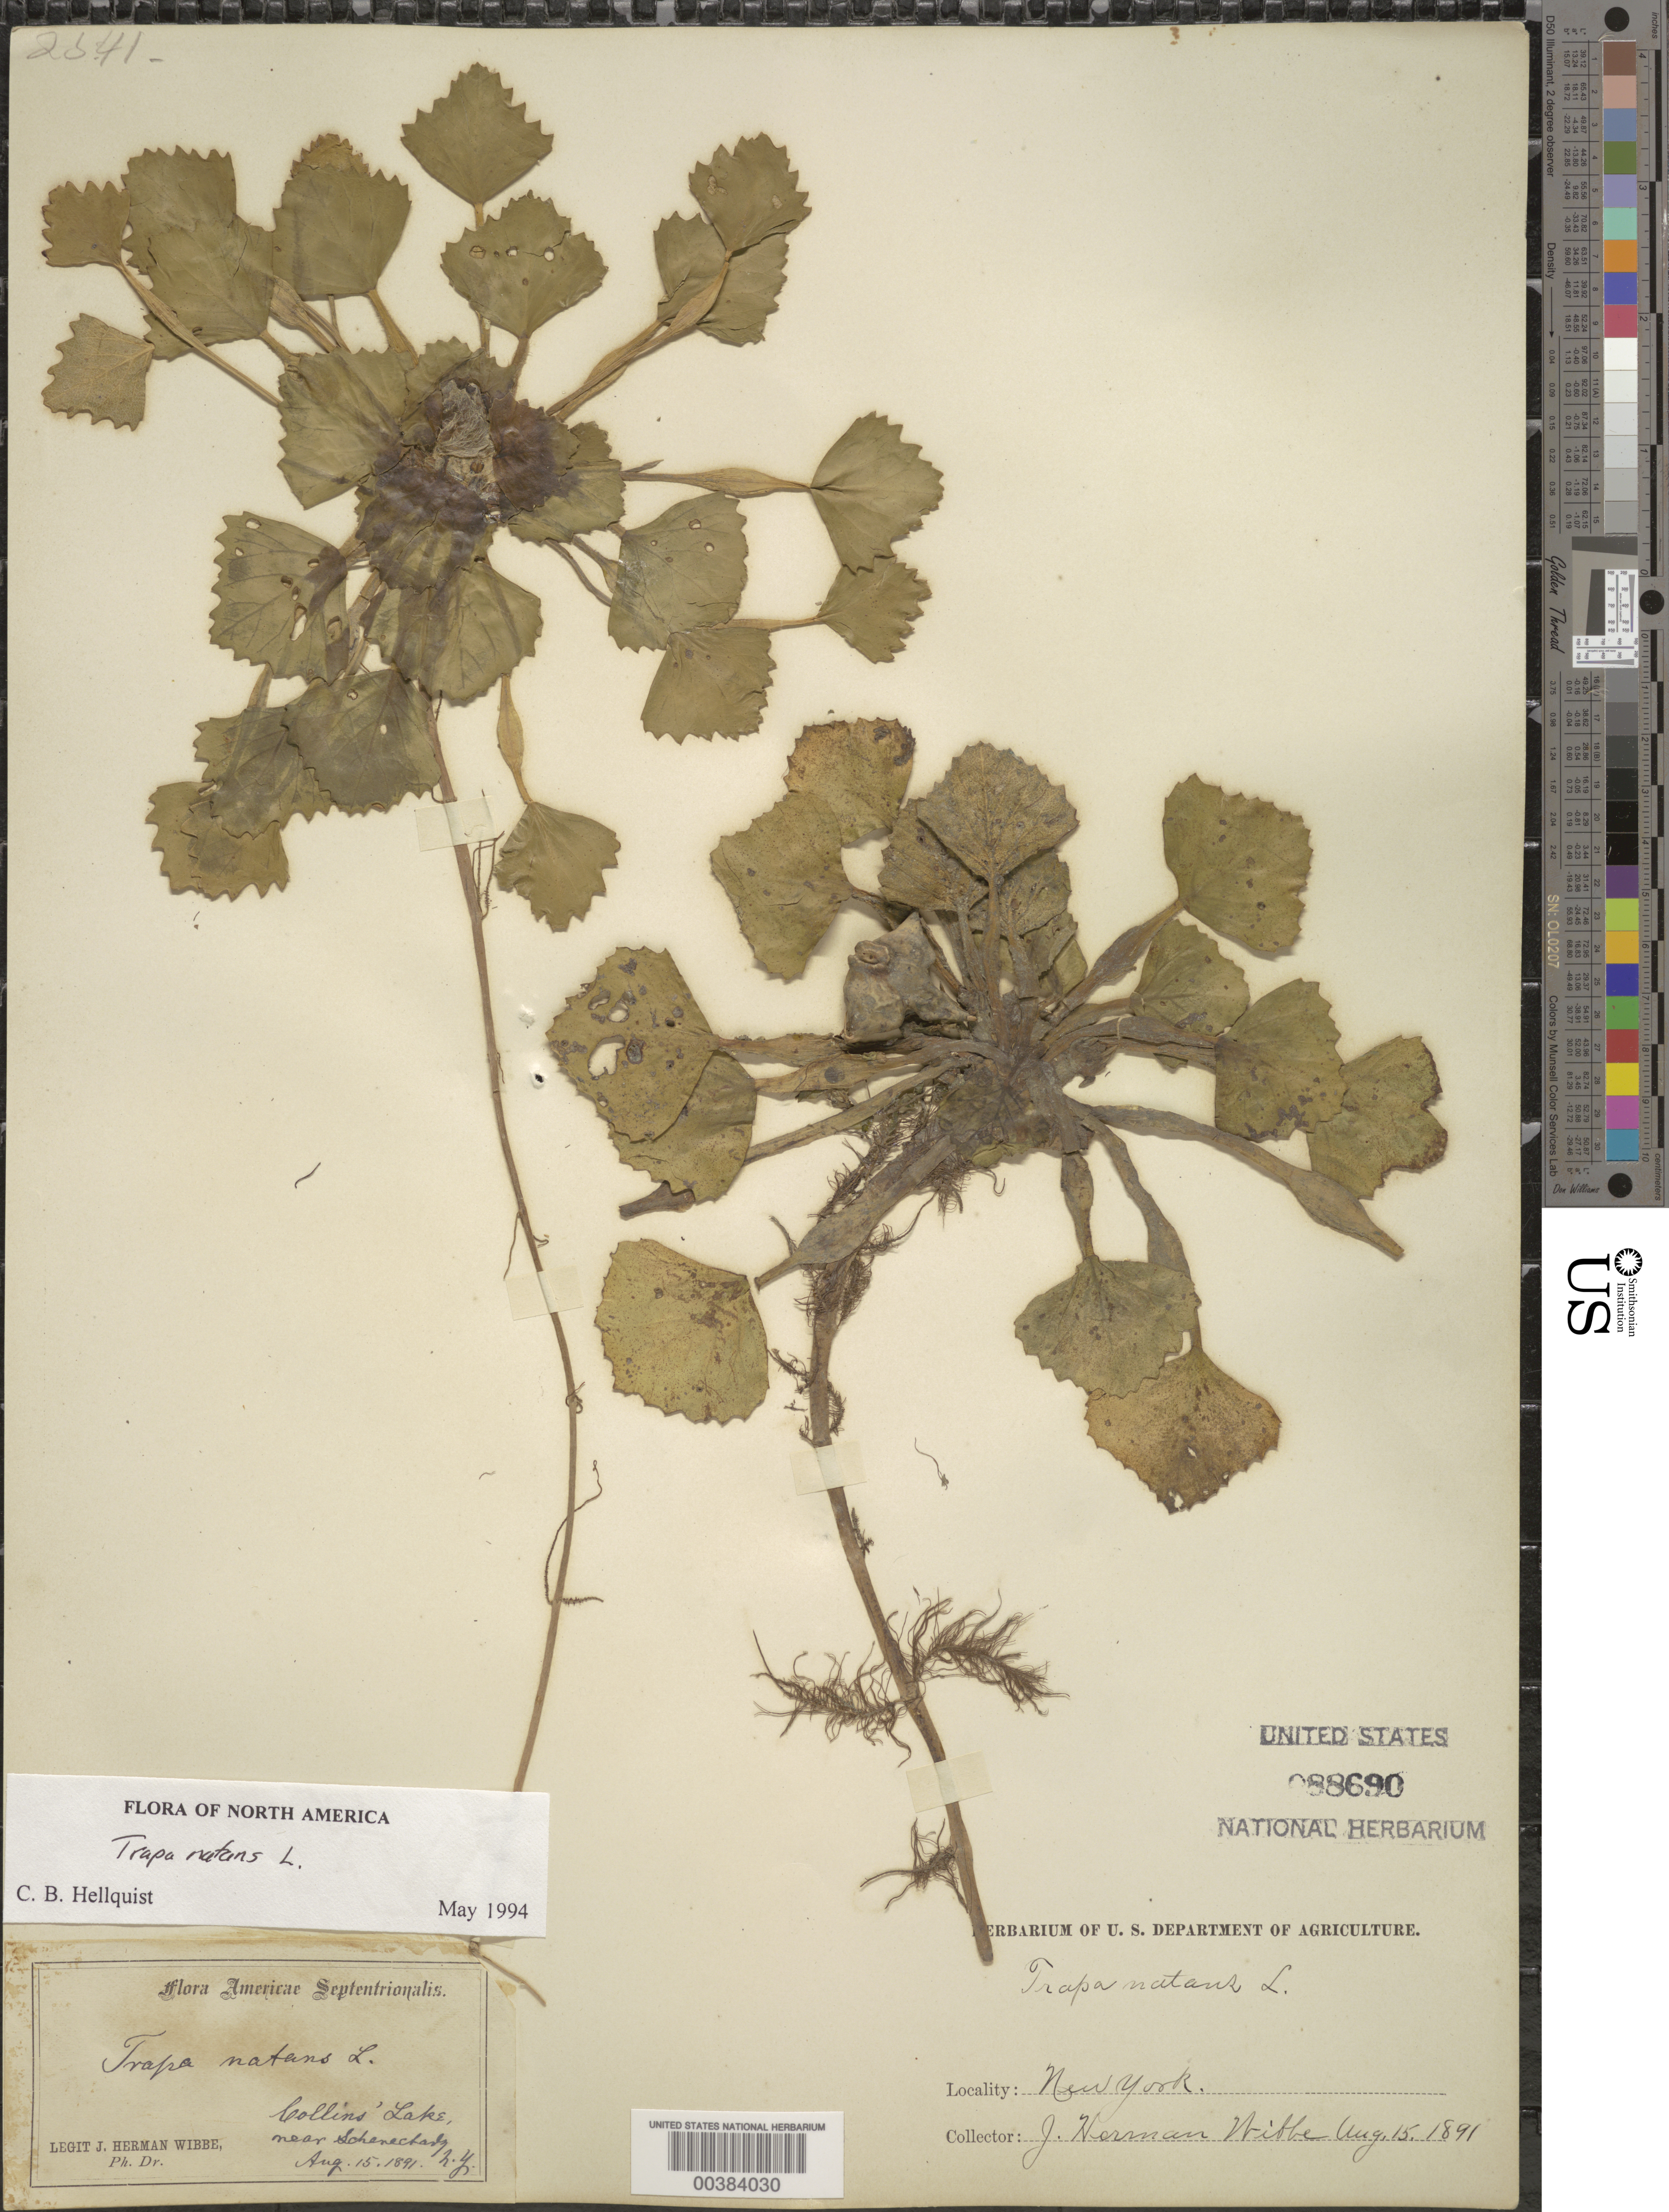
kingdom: Plantae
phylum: Tracheophyta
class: Magnoliopsida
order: Myrtales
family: Lythraceae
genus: Trapa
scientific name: Trapa natans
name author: L.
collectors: J. Wibbe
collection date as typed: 15 Aug 1891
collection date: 1891-08-15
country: United States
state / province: New York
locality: Near schenectady, collins' lake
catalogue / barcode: US 88690